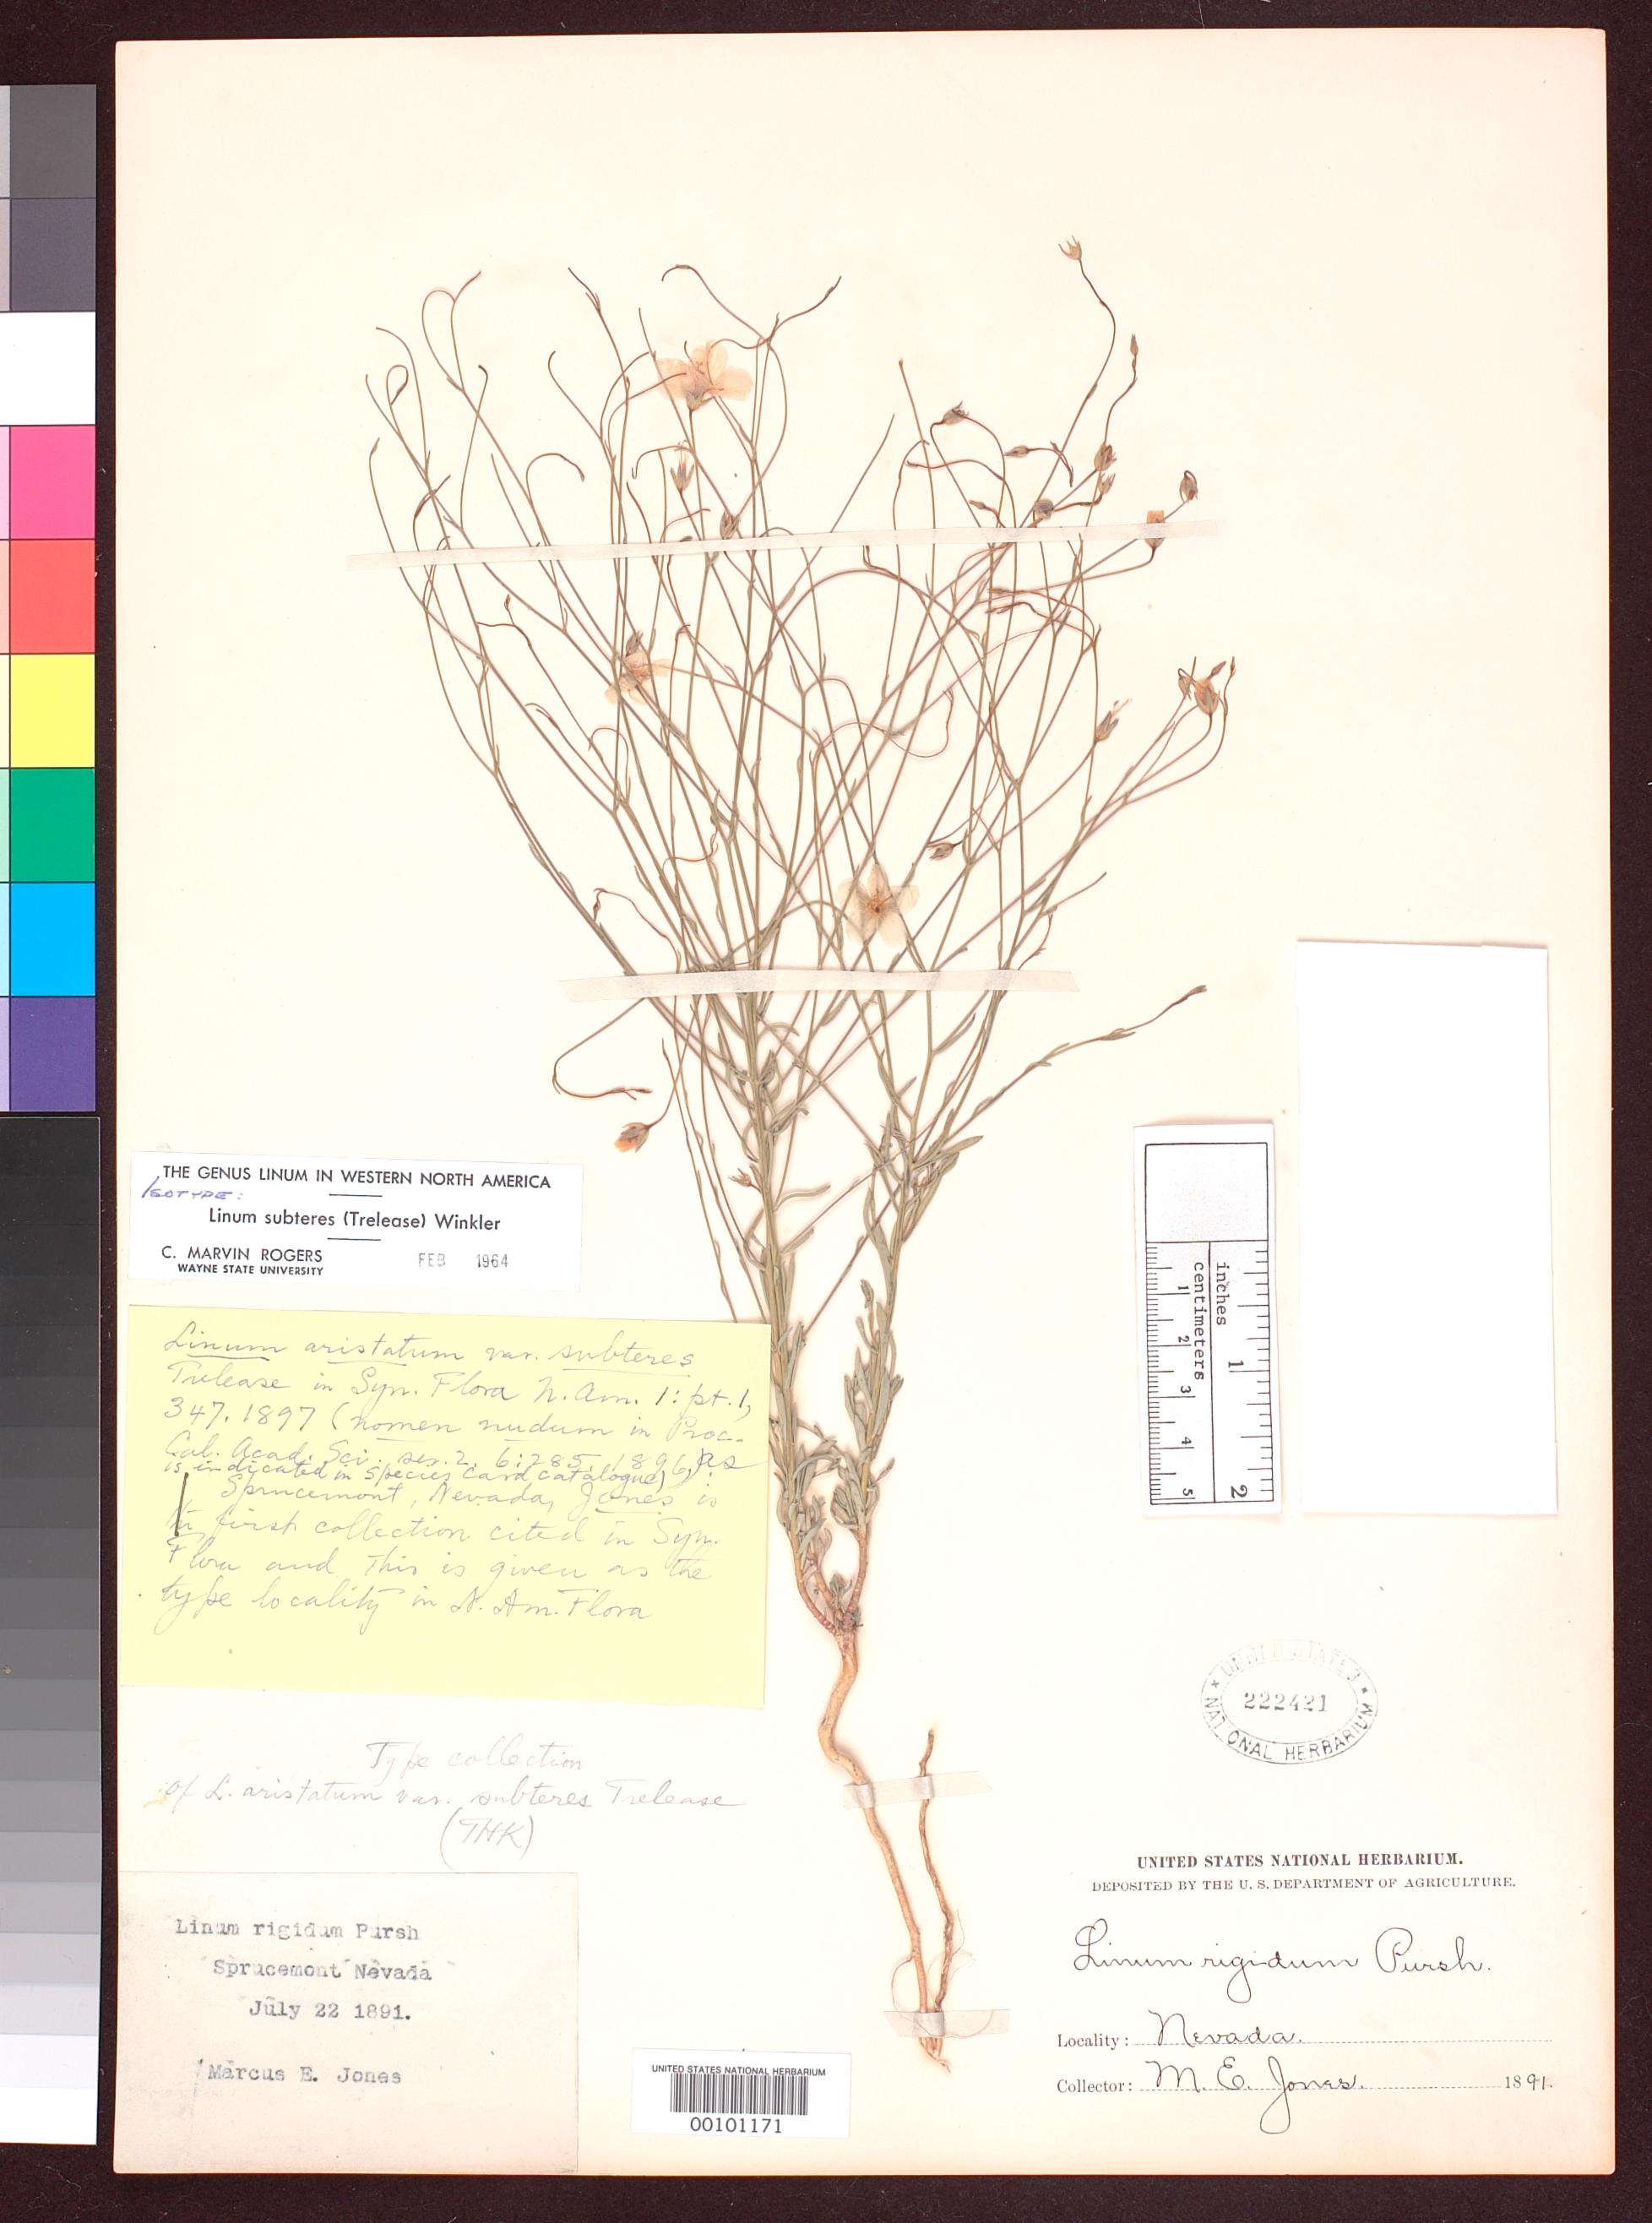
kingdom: Plantae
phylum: Tracheophyta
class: Magnoliopsida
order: Malpighiales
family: Linaceae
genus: Linum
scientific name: Linum aristatum var. subteres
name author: Trel. in A. Gray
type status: Syntype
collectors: M. E. Jones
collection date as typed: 1891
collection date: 1891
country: United States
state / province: Nevada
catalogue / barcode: US 222421